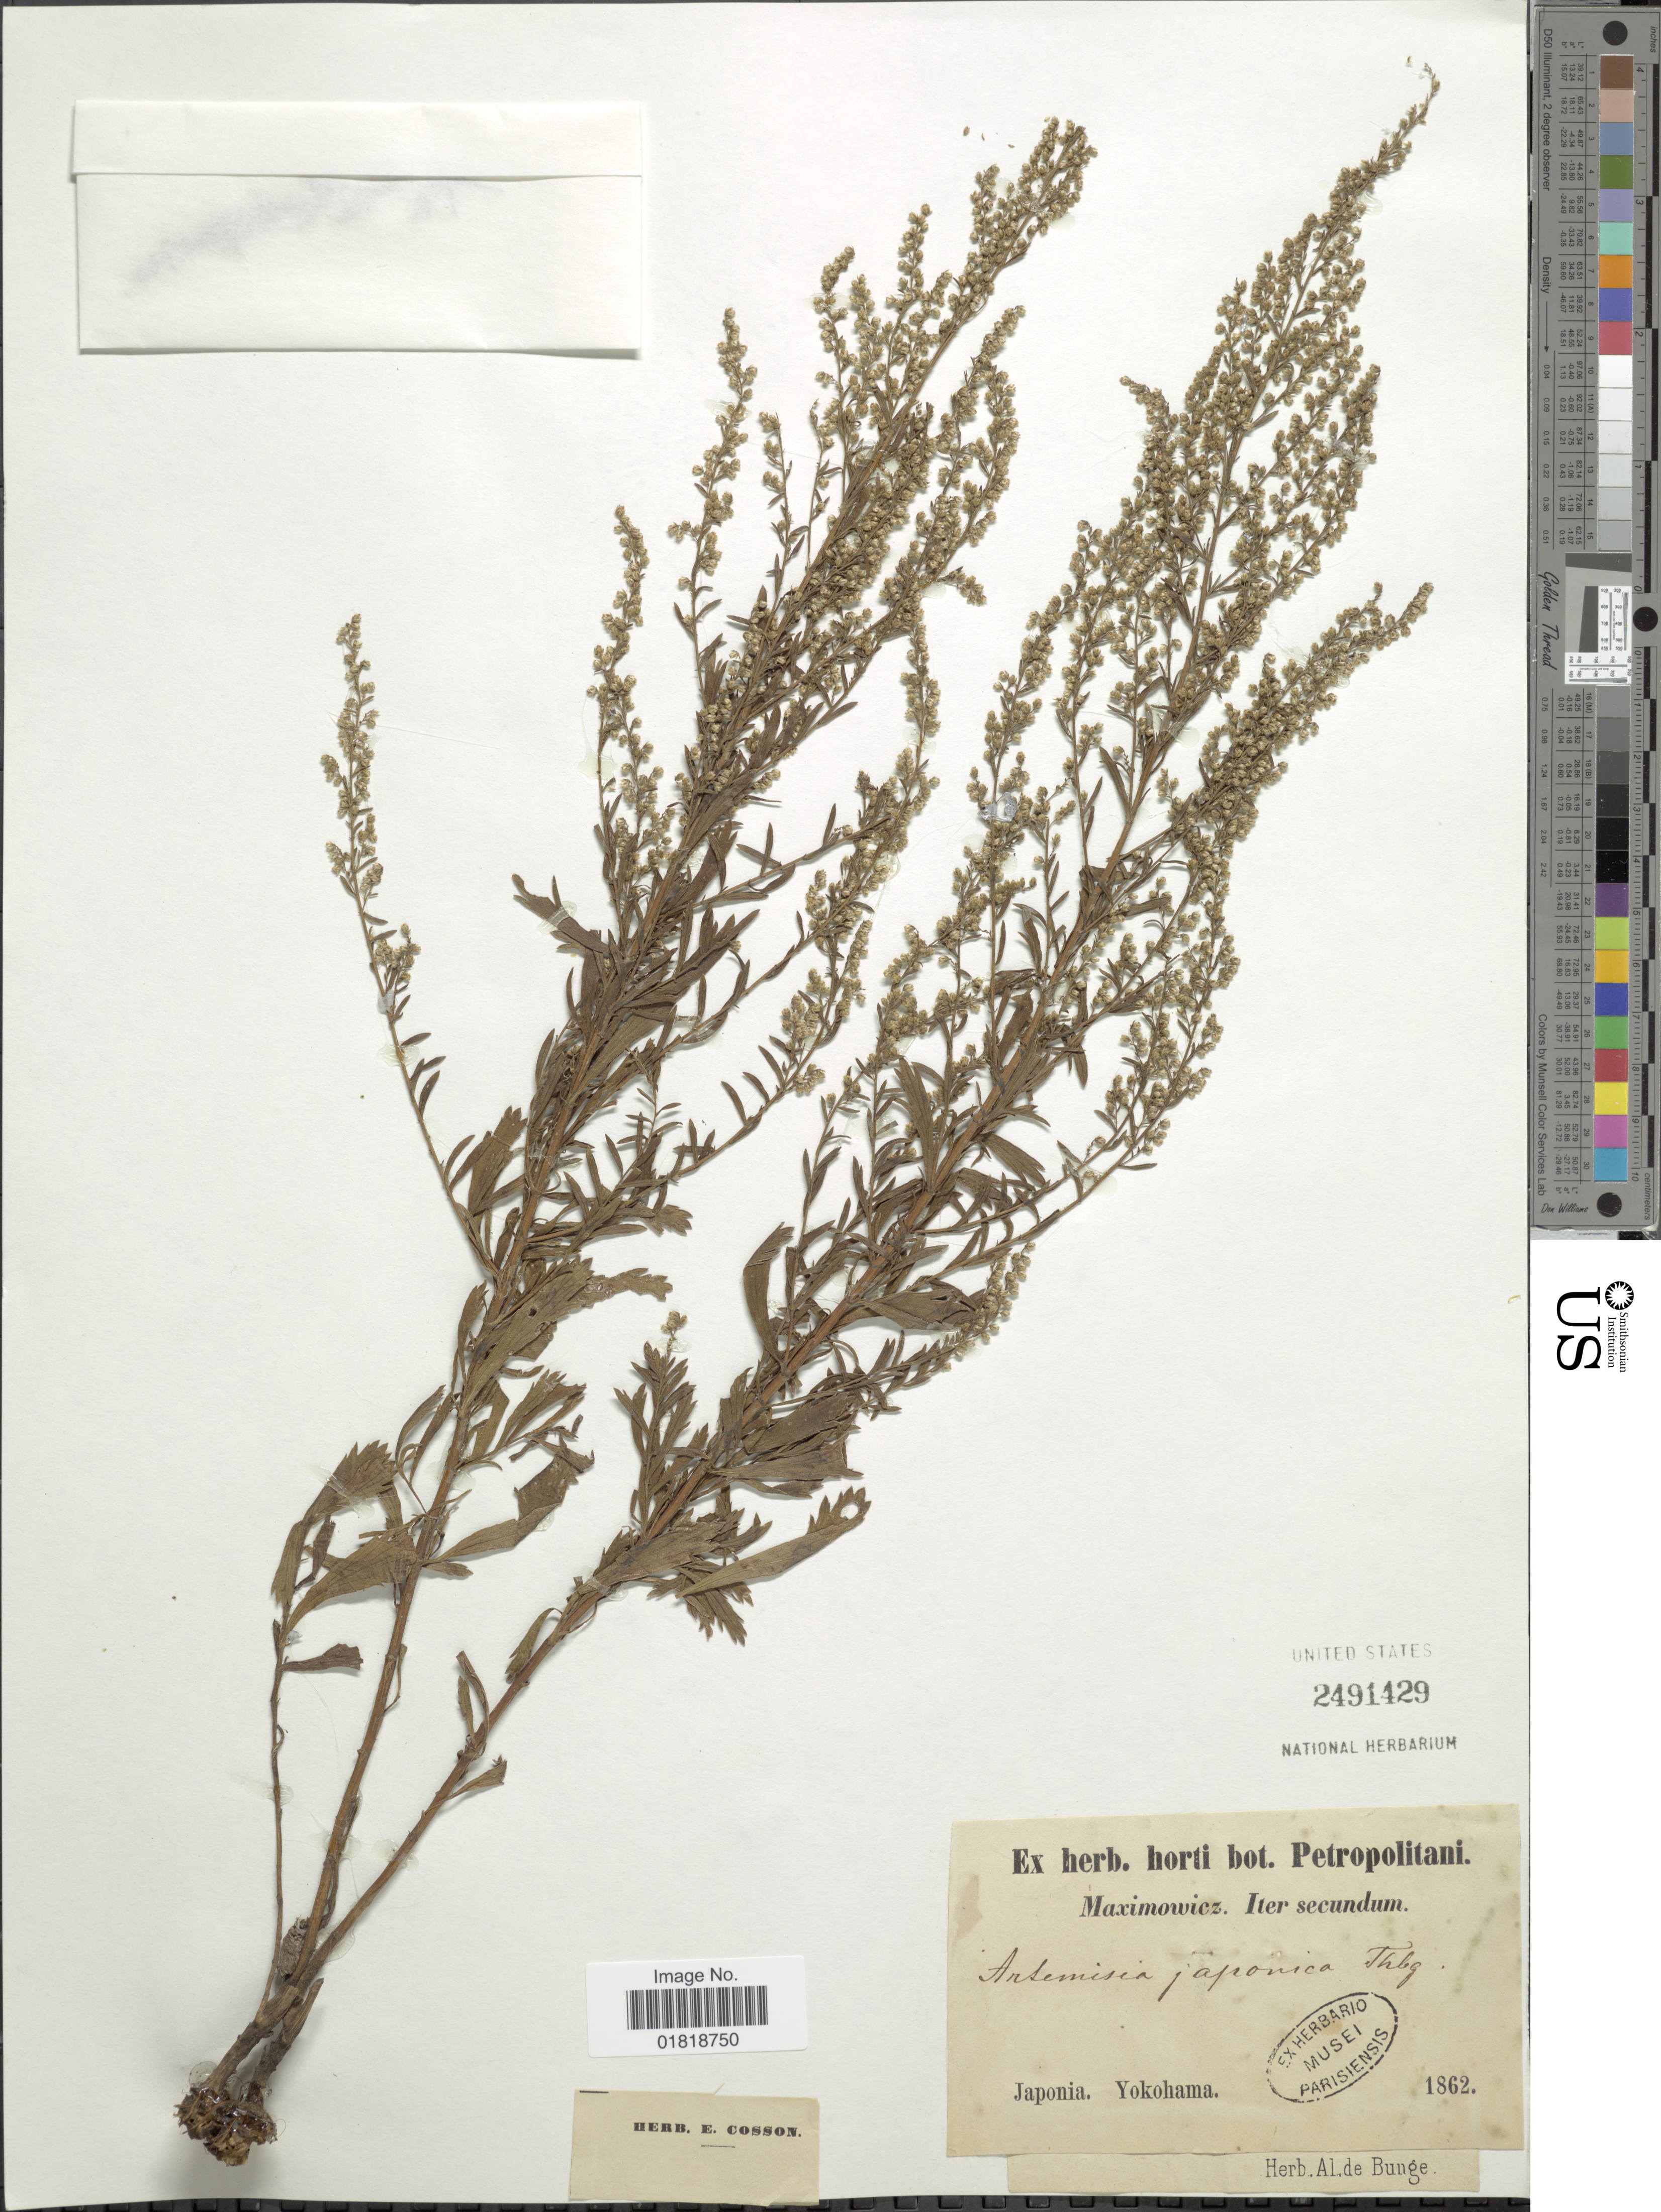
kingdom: Plantae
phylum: Tracheophyta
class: Magnoliopsida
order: Asterales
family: Asteraceae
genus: Artemisia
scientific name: Artemisia japonica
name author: Thunb.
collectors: Maximowicz, --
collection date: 1862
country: Japan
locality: Iter secundum, Yokohama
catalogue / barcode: US 2491429